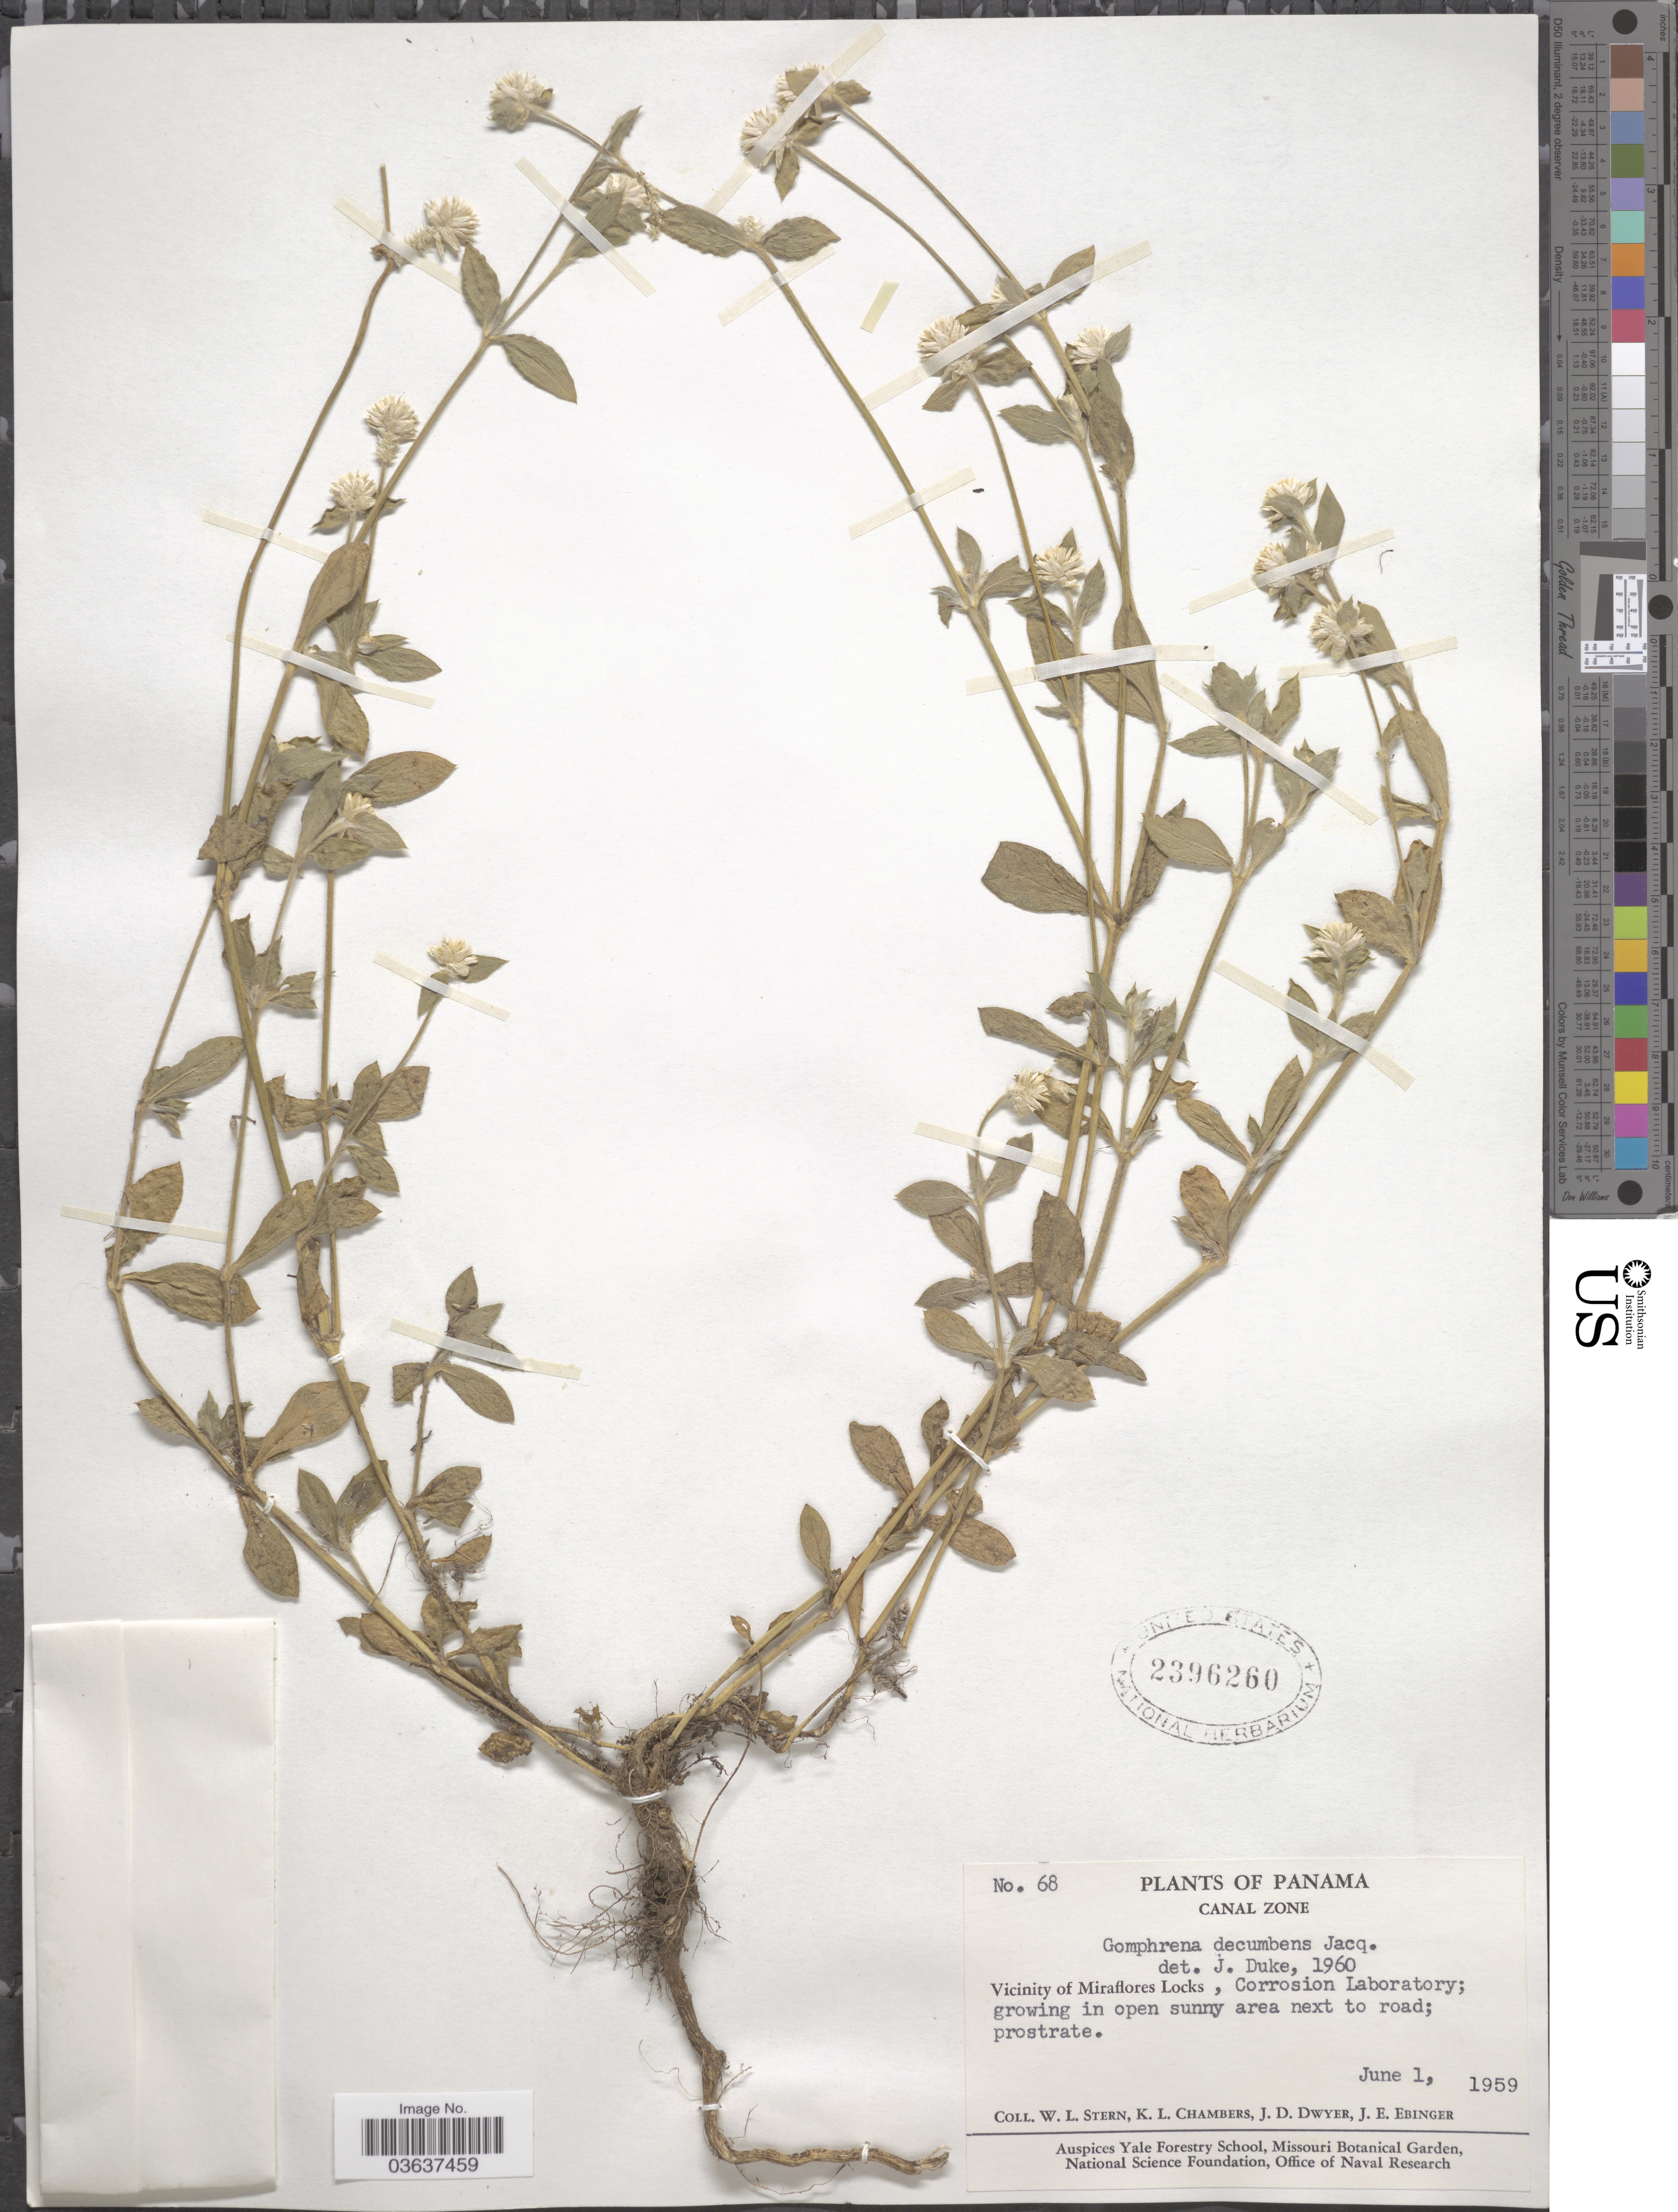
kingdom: Plantae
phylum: Tracheophyta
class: Magnoliopsida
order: Caryophyllales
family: Amaranthaceae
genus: Gomphrena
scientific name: Gomphrena decumbens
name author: Jacq.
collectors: W. L. Stern, K. Chambers, J. D. Dwyer & J. Ebinger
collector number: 68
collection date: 1959-06-01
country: Panama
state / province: Panamá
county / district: Canal Zone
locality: Canal Zone. Vicinity of Miraflores Locks, Corrosion Laboratory.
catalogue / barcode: US 2396260